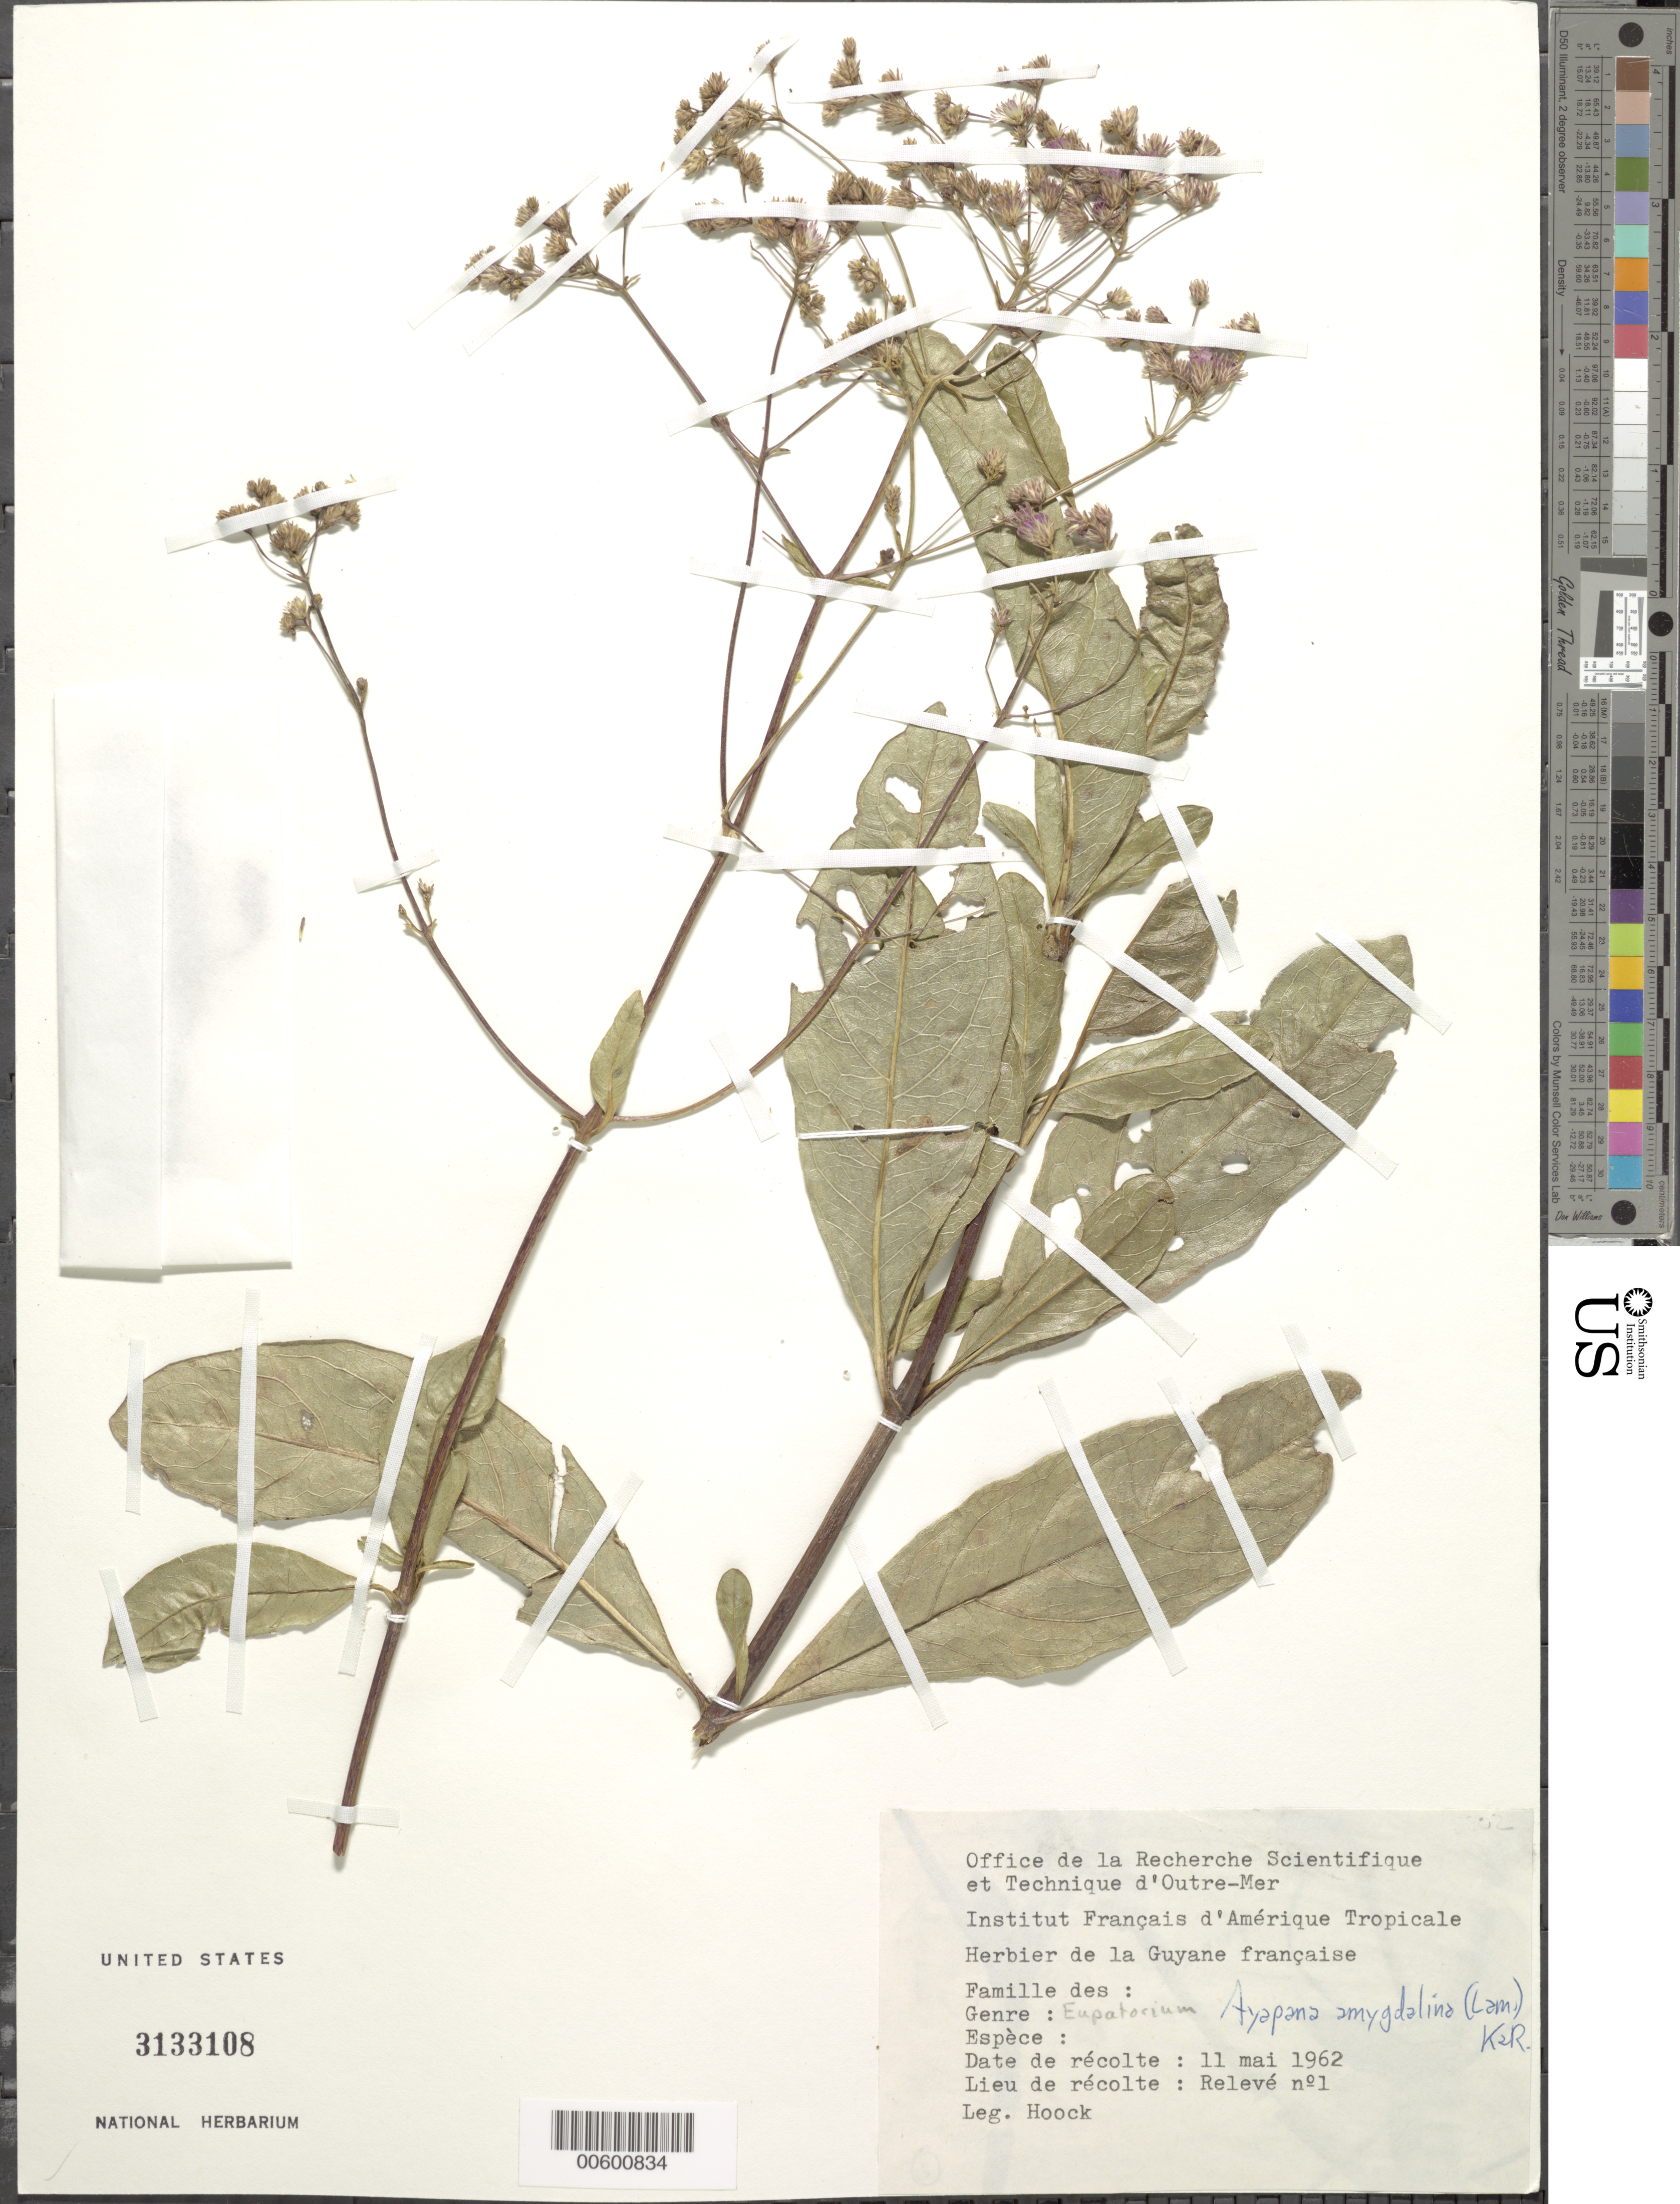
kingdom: Plantae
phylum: Tracheophyta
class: Magnoliopsida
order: Asterales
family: Asteraceae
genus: Ayapana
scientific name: Ayapana amygdalina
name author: (Lam.) R.M. King & H. Rob.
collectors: J. Hoock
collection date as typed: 11-May-62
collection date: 1962-05-11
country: French Guiana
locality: Relevé no. 1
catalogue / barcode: US 3133108